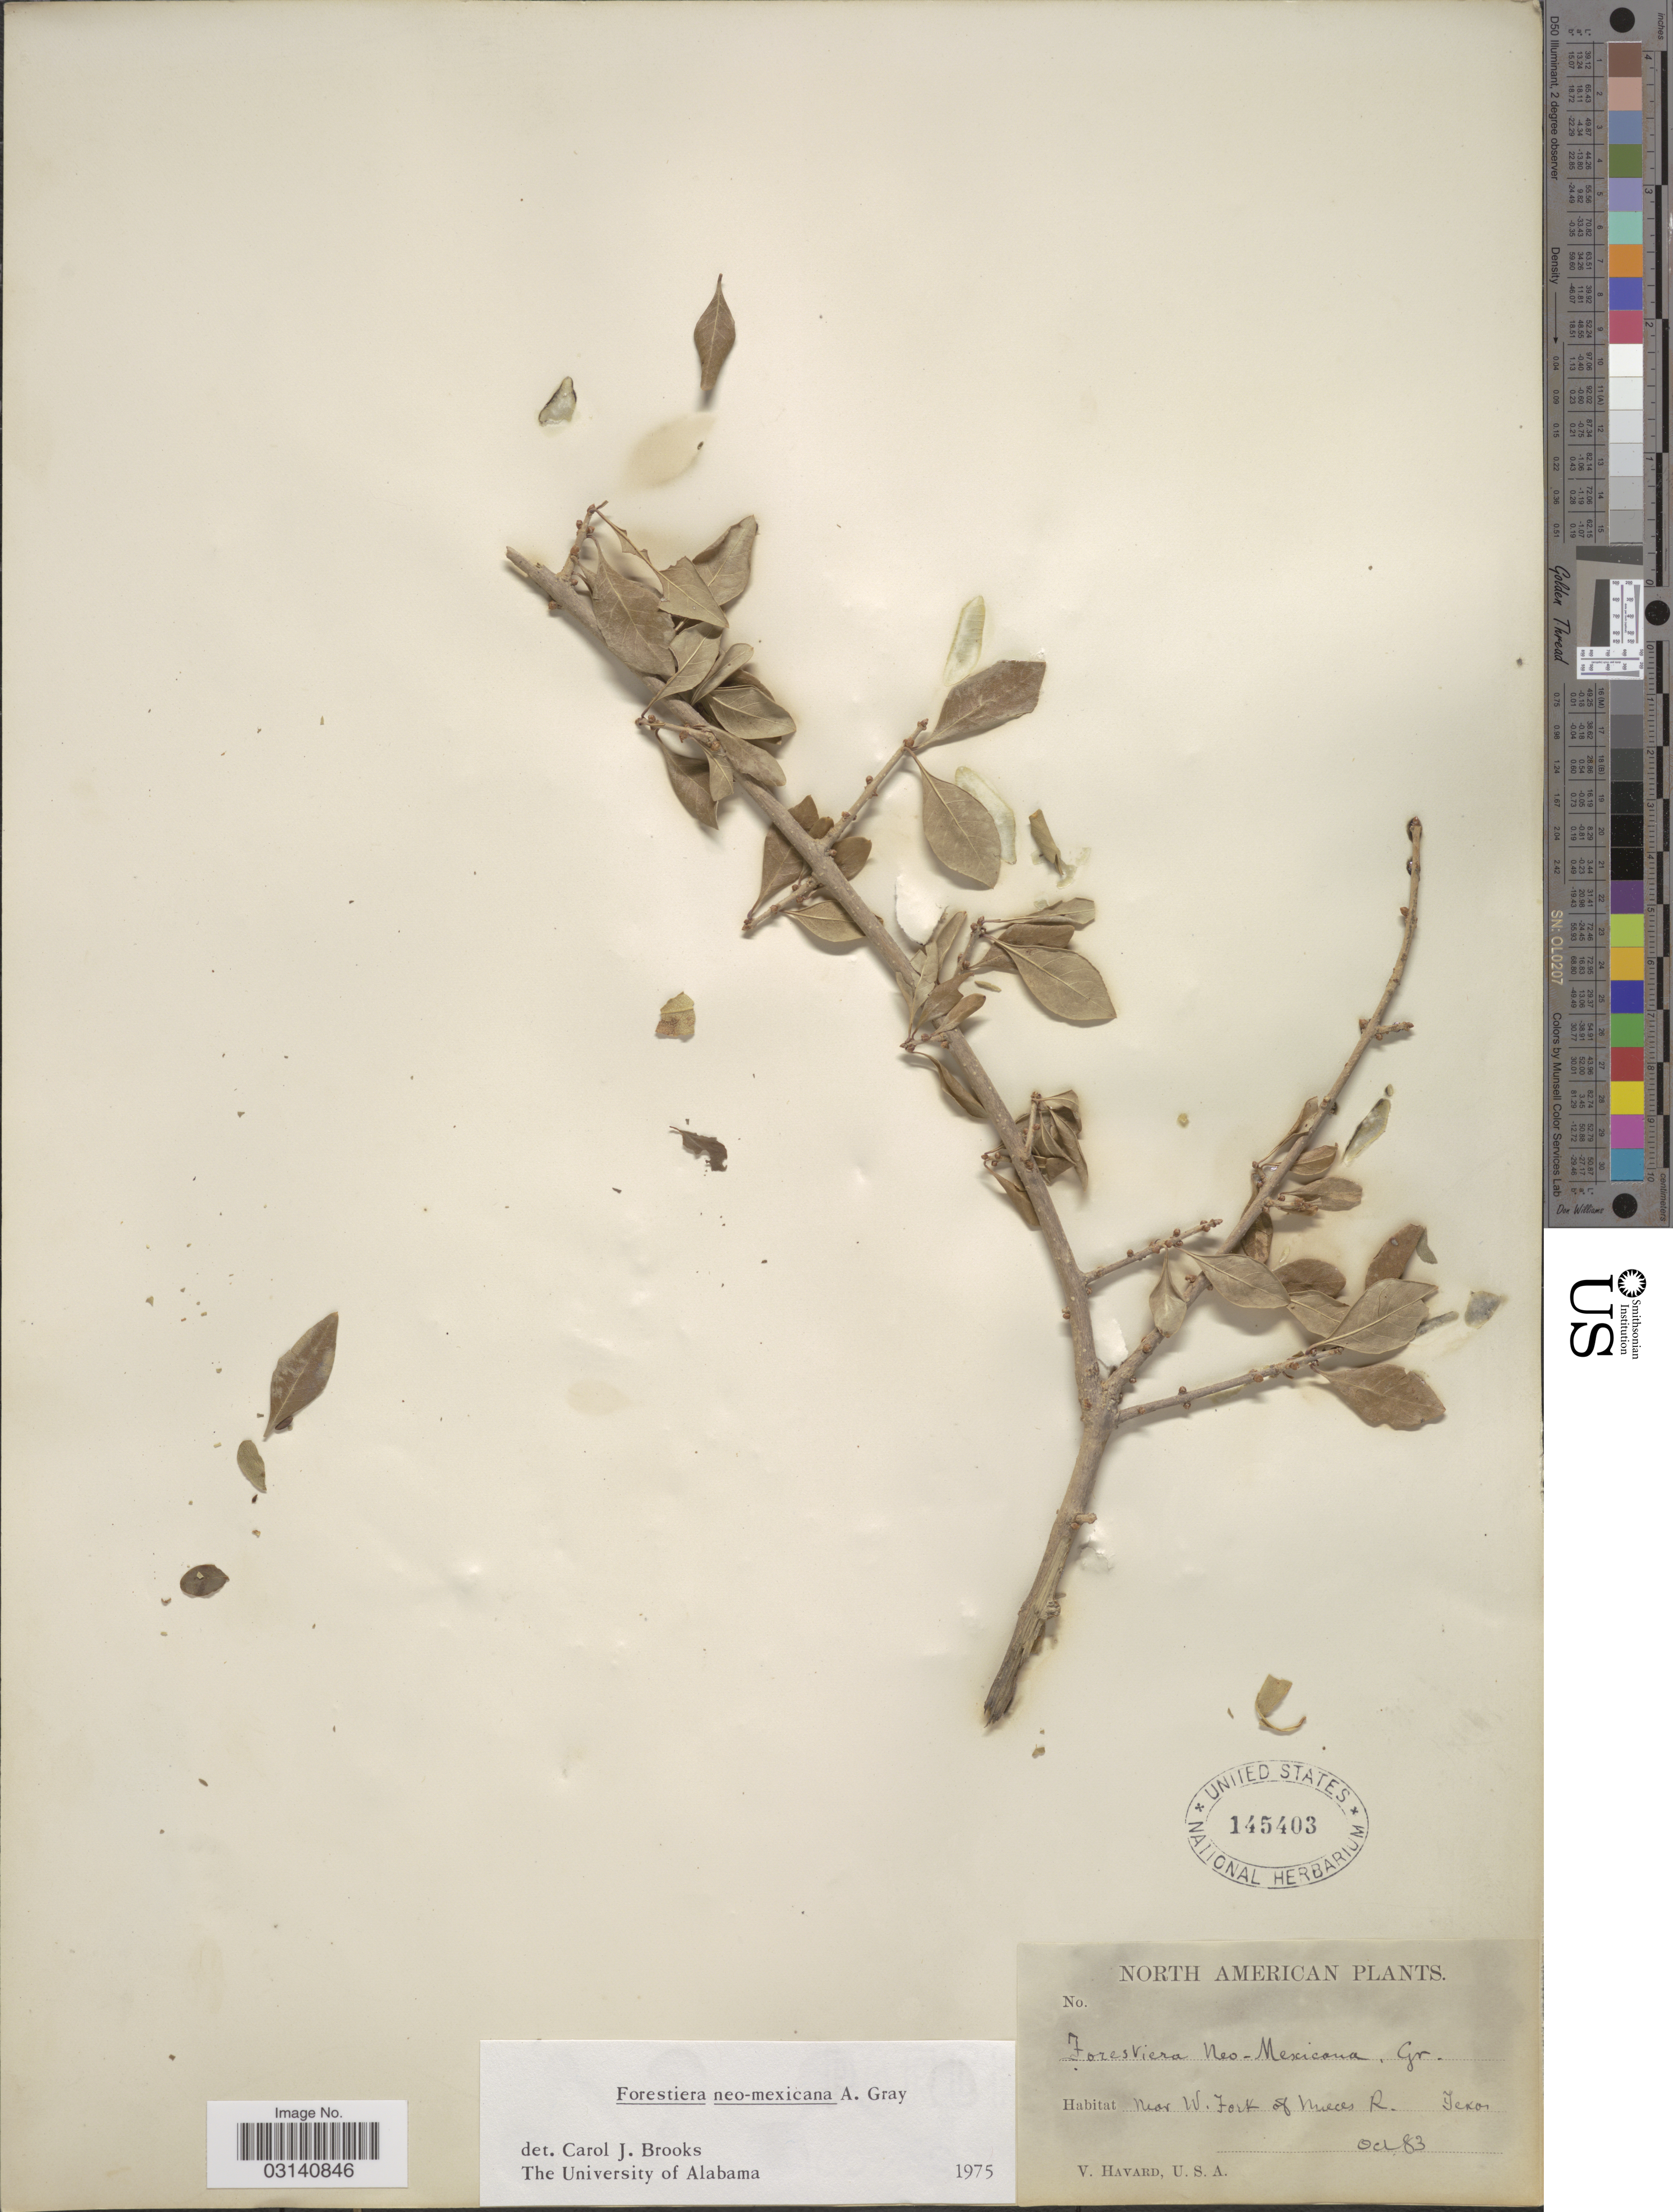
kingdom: Plantae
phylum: Tracheophyta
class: Magnoliopsida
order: Lamiales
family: Oleaceae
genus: Forestiera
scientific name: Forestiera neomexicana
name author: A. Gray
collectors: V. Havard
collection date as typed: Transcribed d/m/y: /10/83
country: United States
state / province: Texas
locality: North American. Near W. Fork of Nueces R.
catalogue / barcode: US 145403